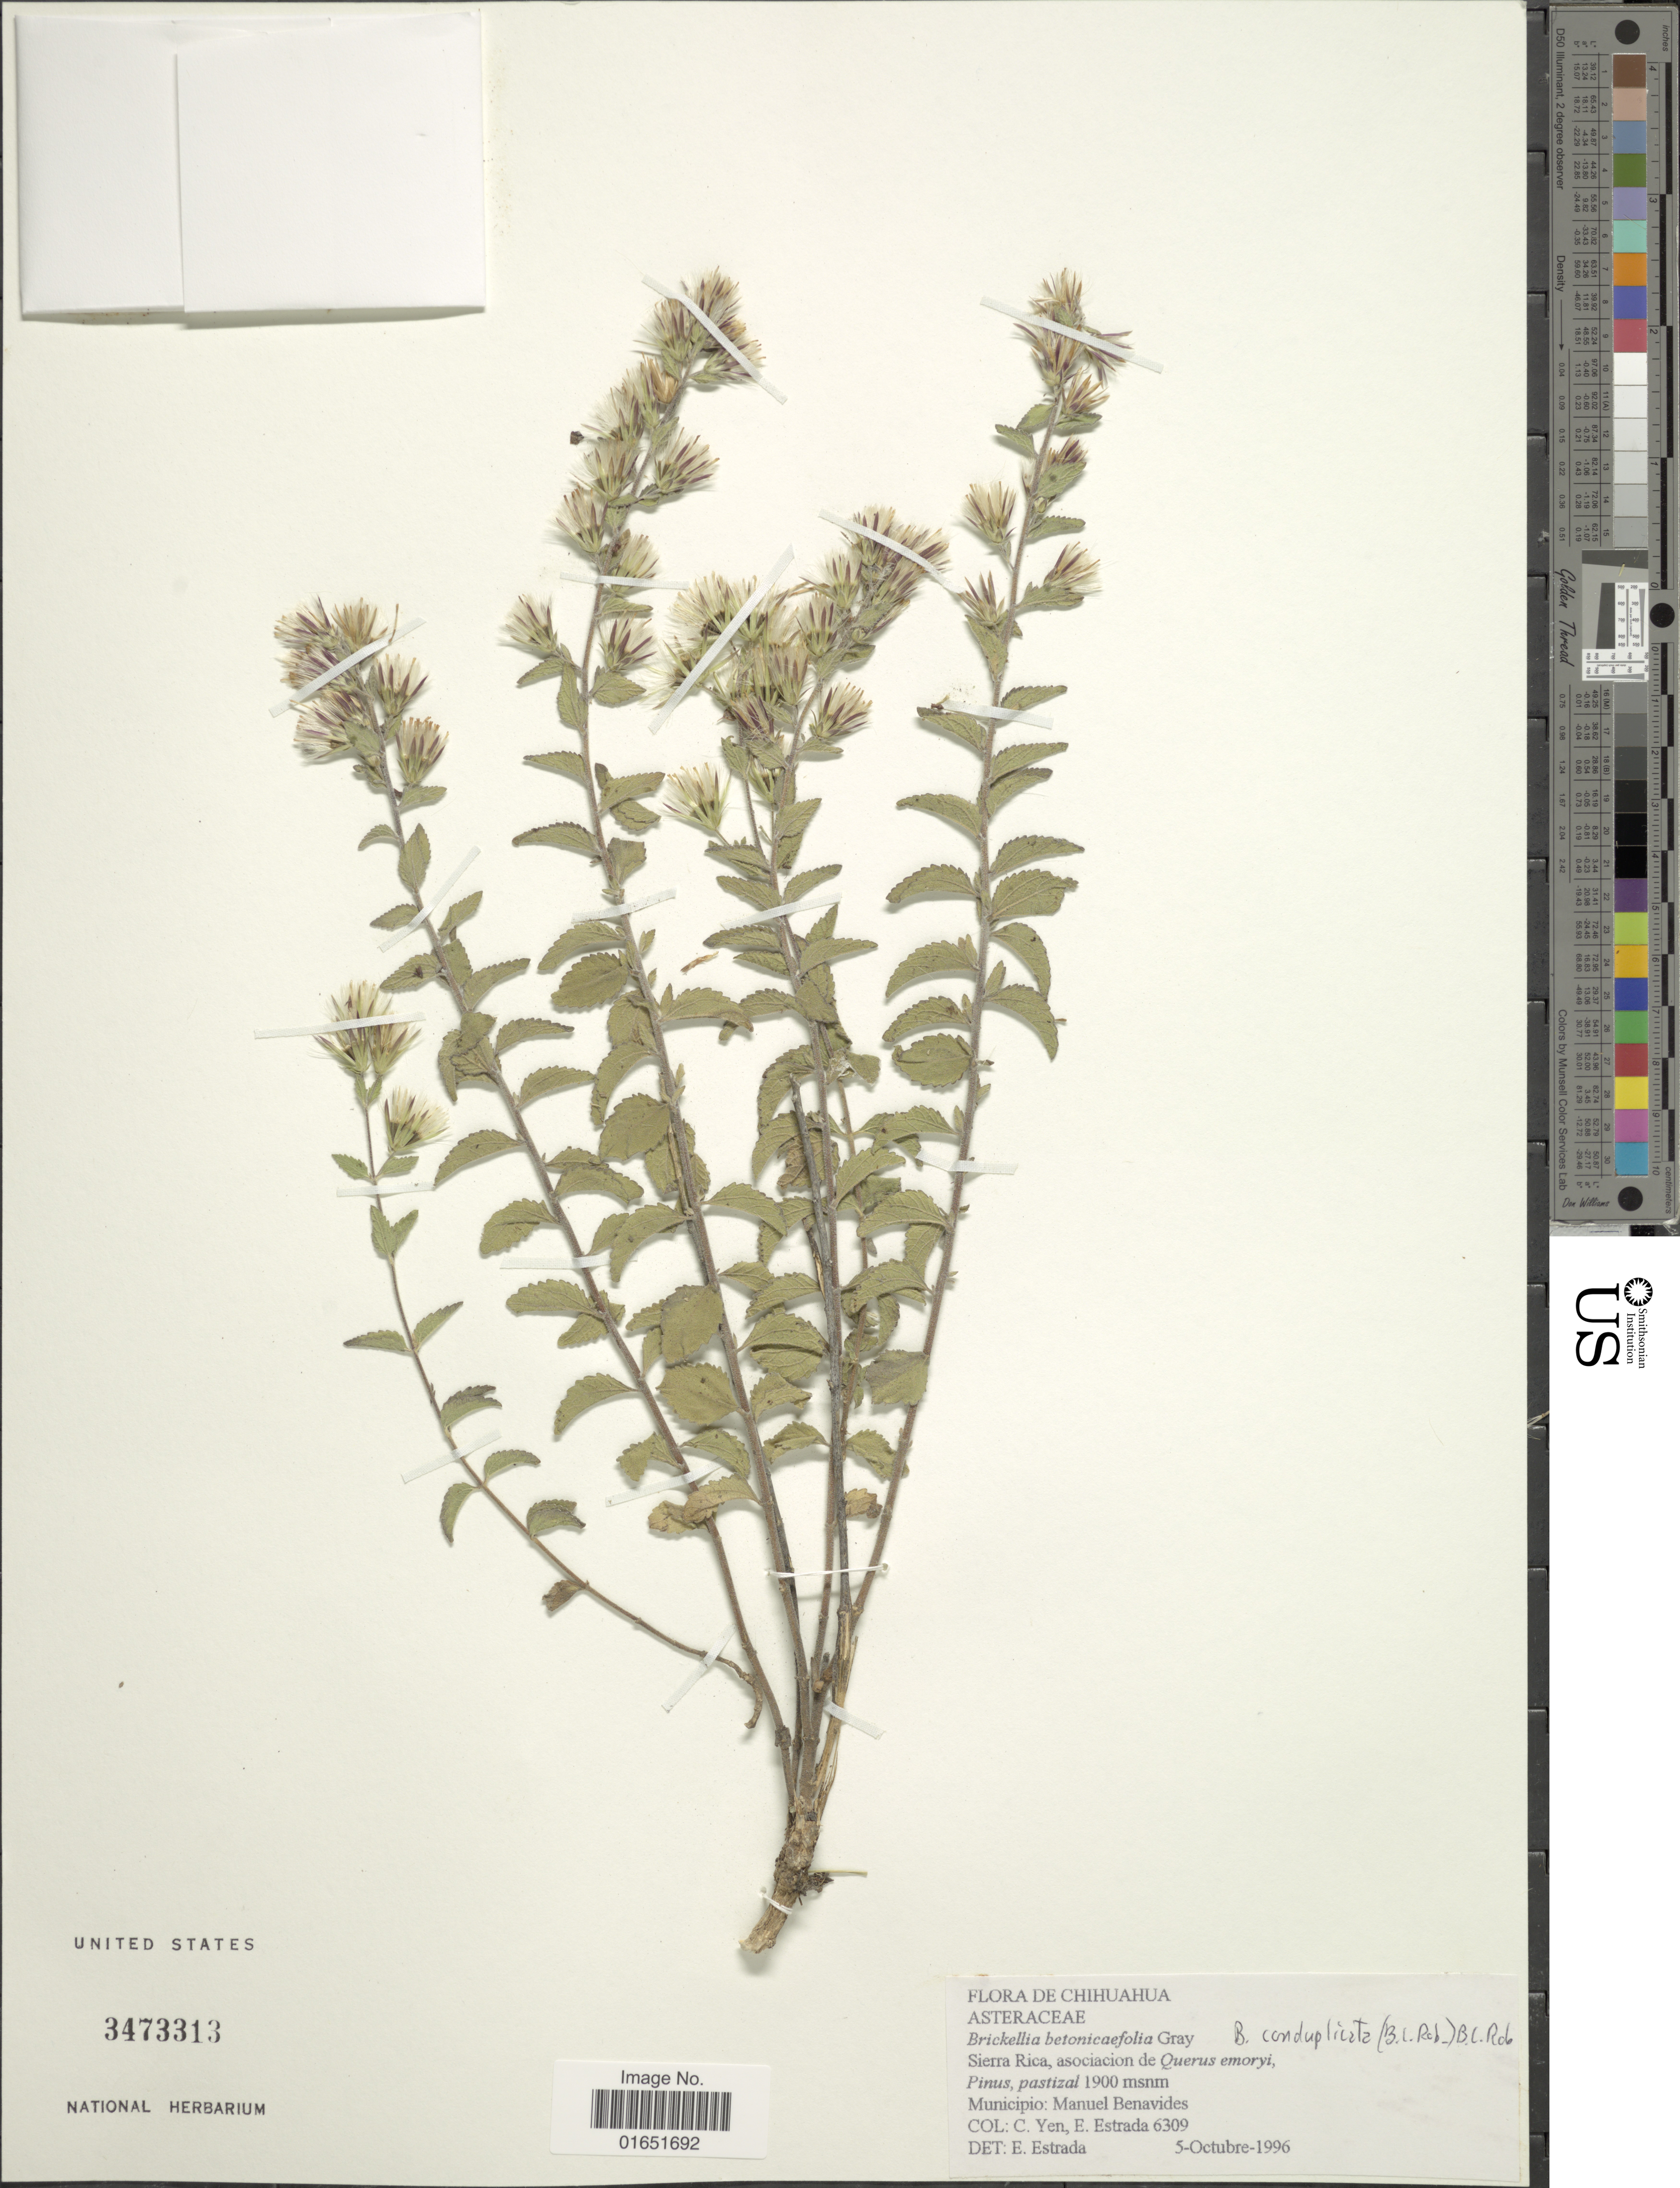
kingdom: Plantae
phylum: Tracheophyta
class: Magnoliopsida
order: Asterales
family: Asteraceae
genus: Brickellia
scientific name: Brickellia conduplicata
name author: (B.L. Rob.) B.L. Rob.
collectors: C. Yen & E. Estrada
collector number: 6309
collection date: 1996-10-05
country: Mexico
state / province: Chihuahua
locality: Sierra Rica, Municipio: Manuel Benavides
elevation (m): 1900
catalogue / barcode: US 3473313